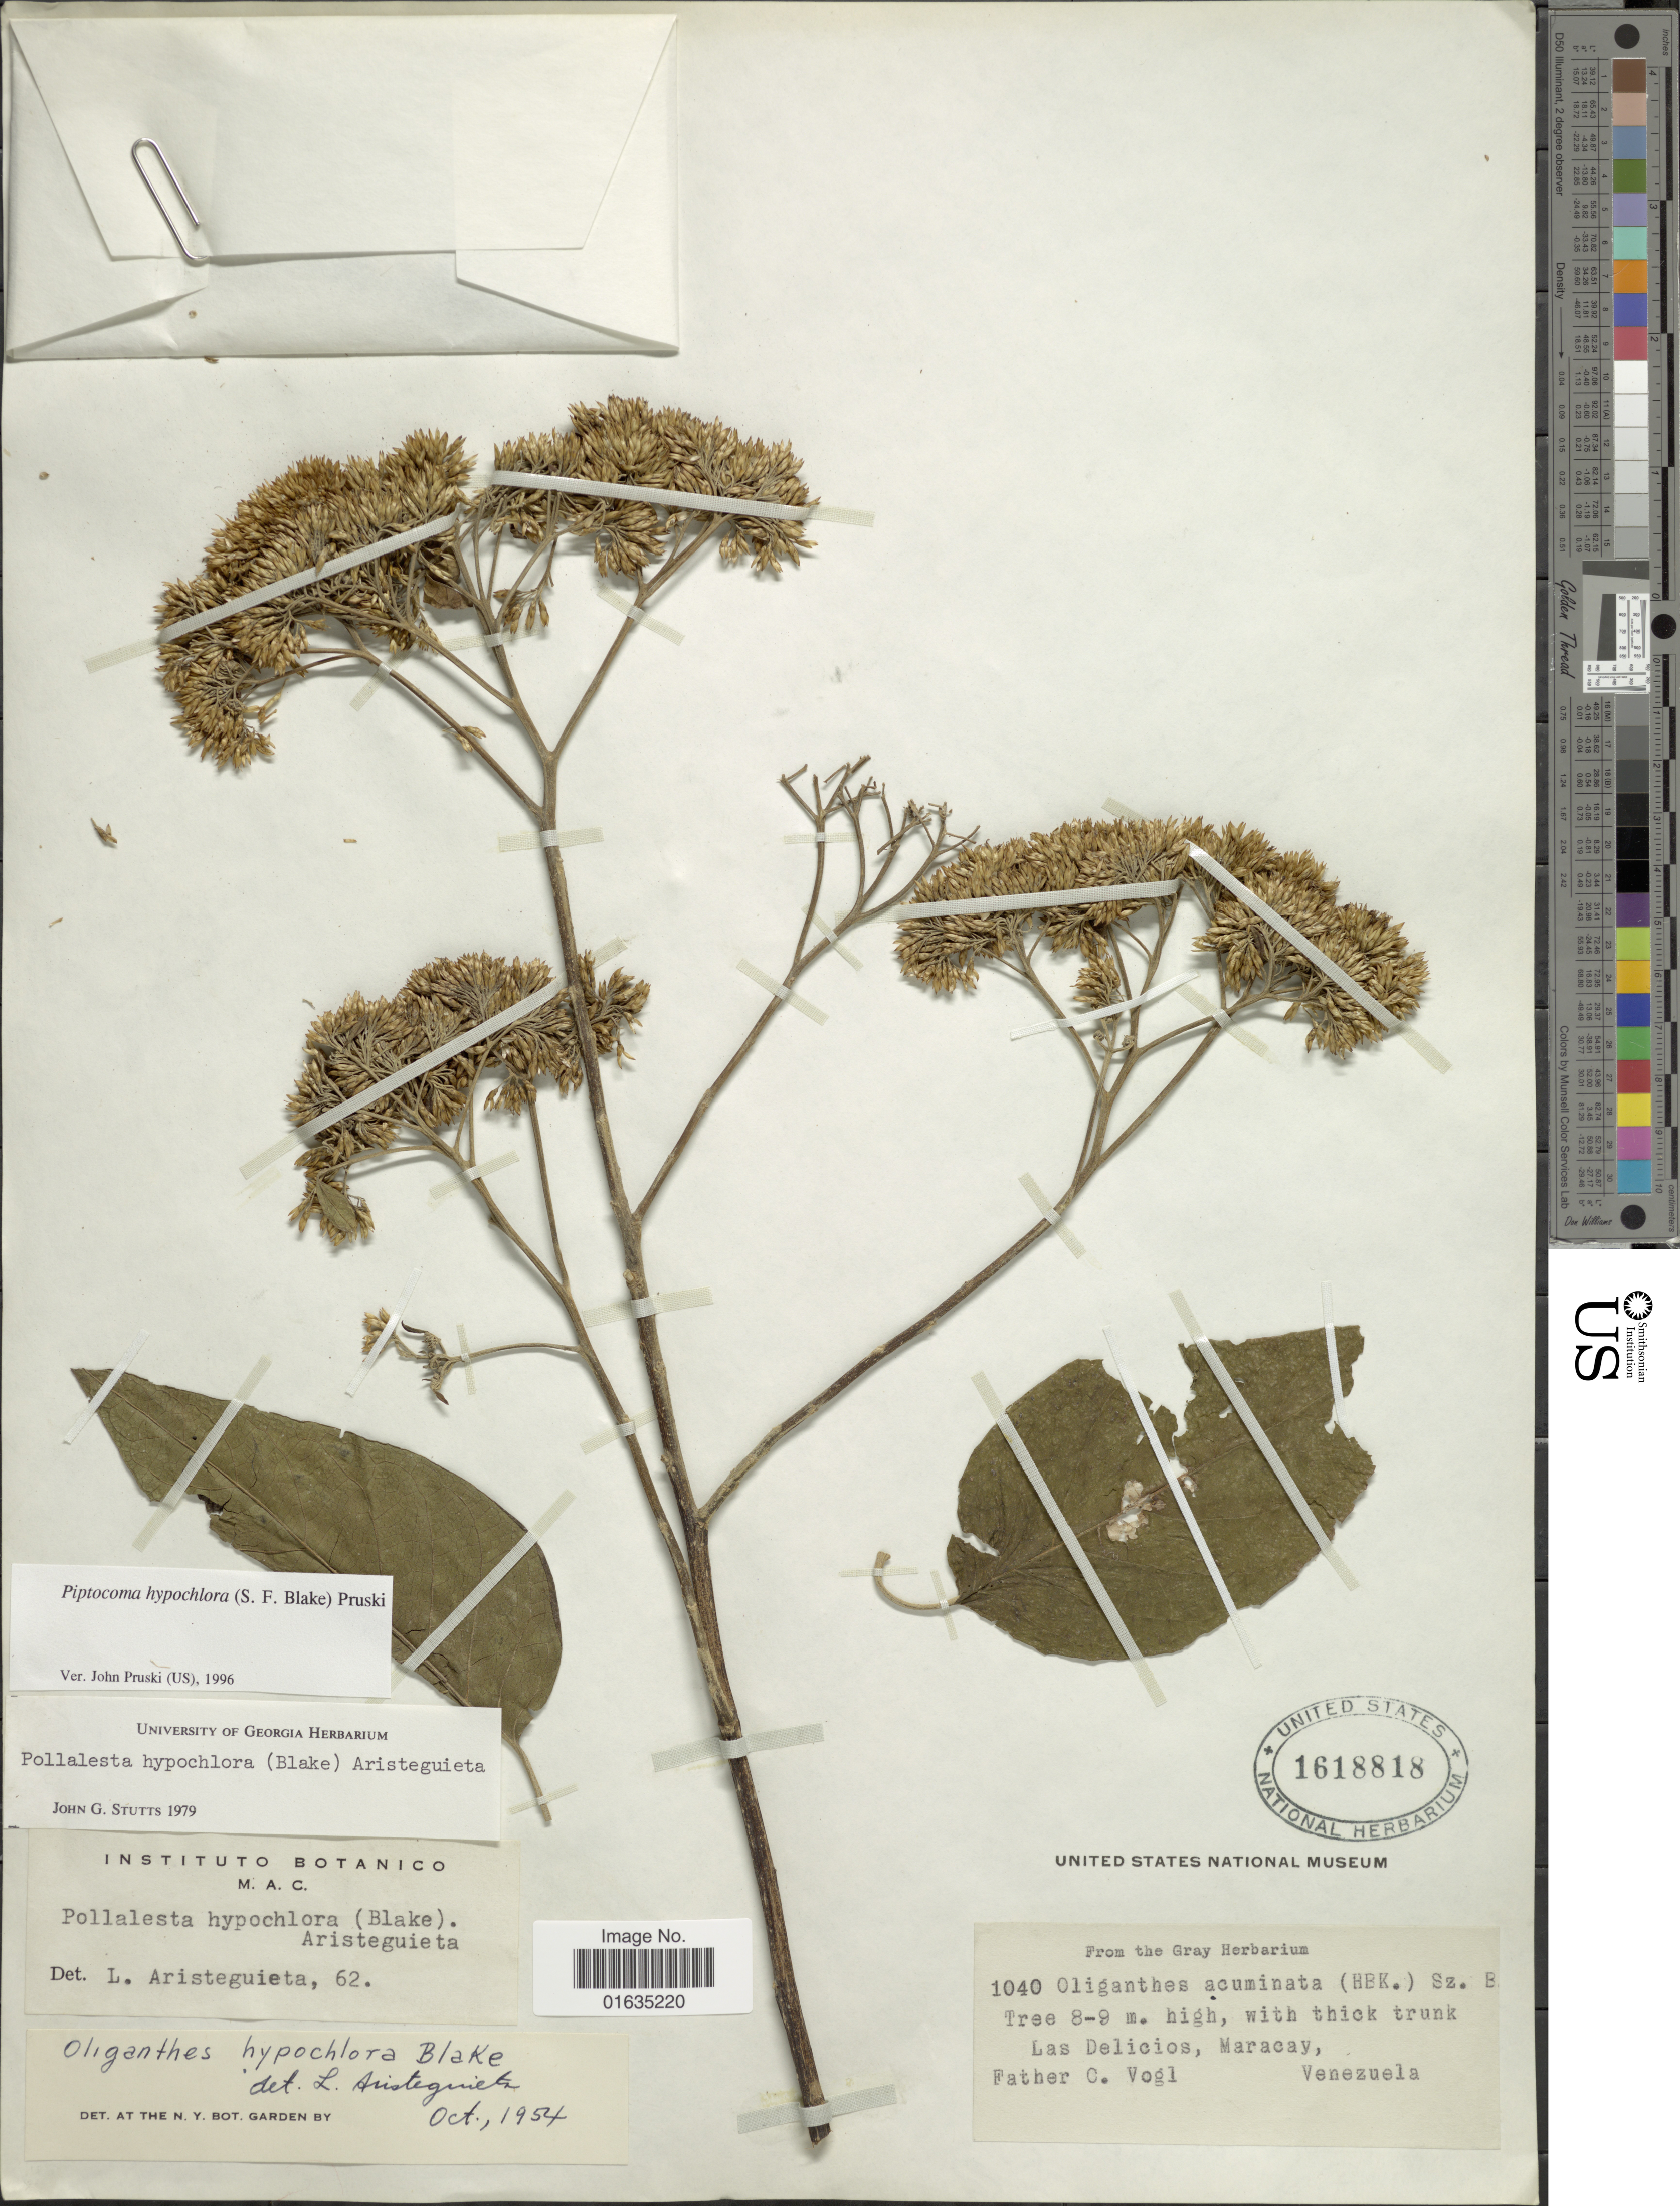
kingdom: Plantae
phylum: Tracheophyta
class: Magnoliopsida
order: Asterales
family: Asteraceae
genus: Piptocoma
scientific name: Piptocoma hypochlora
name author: (S.F. Blake) Pruski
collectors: C. Vogl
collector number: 1040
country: Venezuela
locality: Las Delicios, Maracay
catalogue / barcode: US 1618818